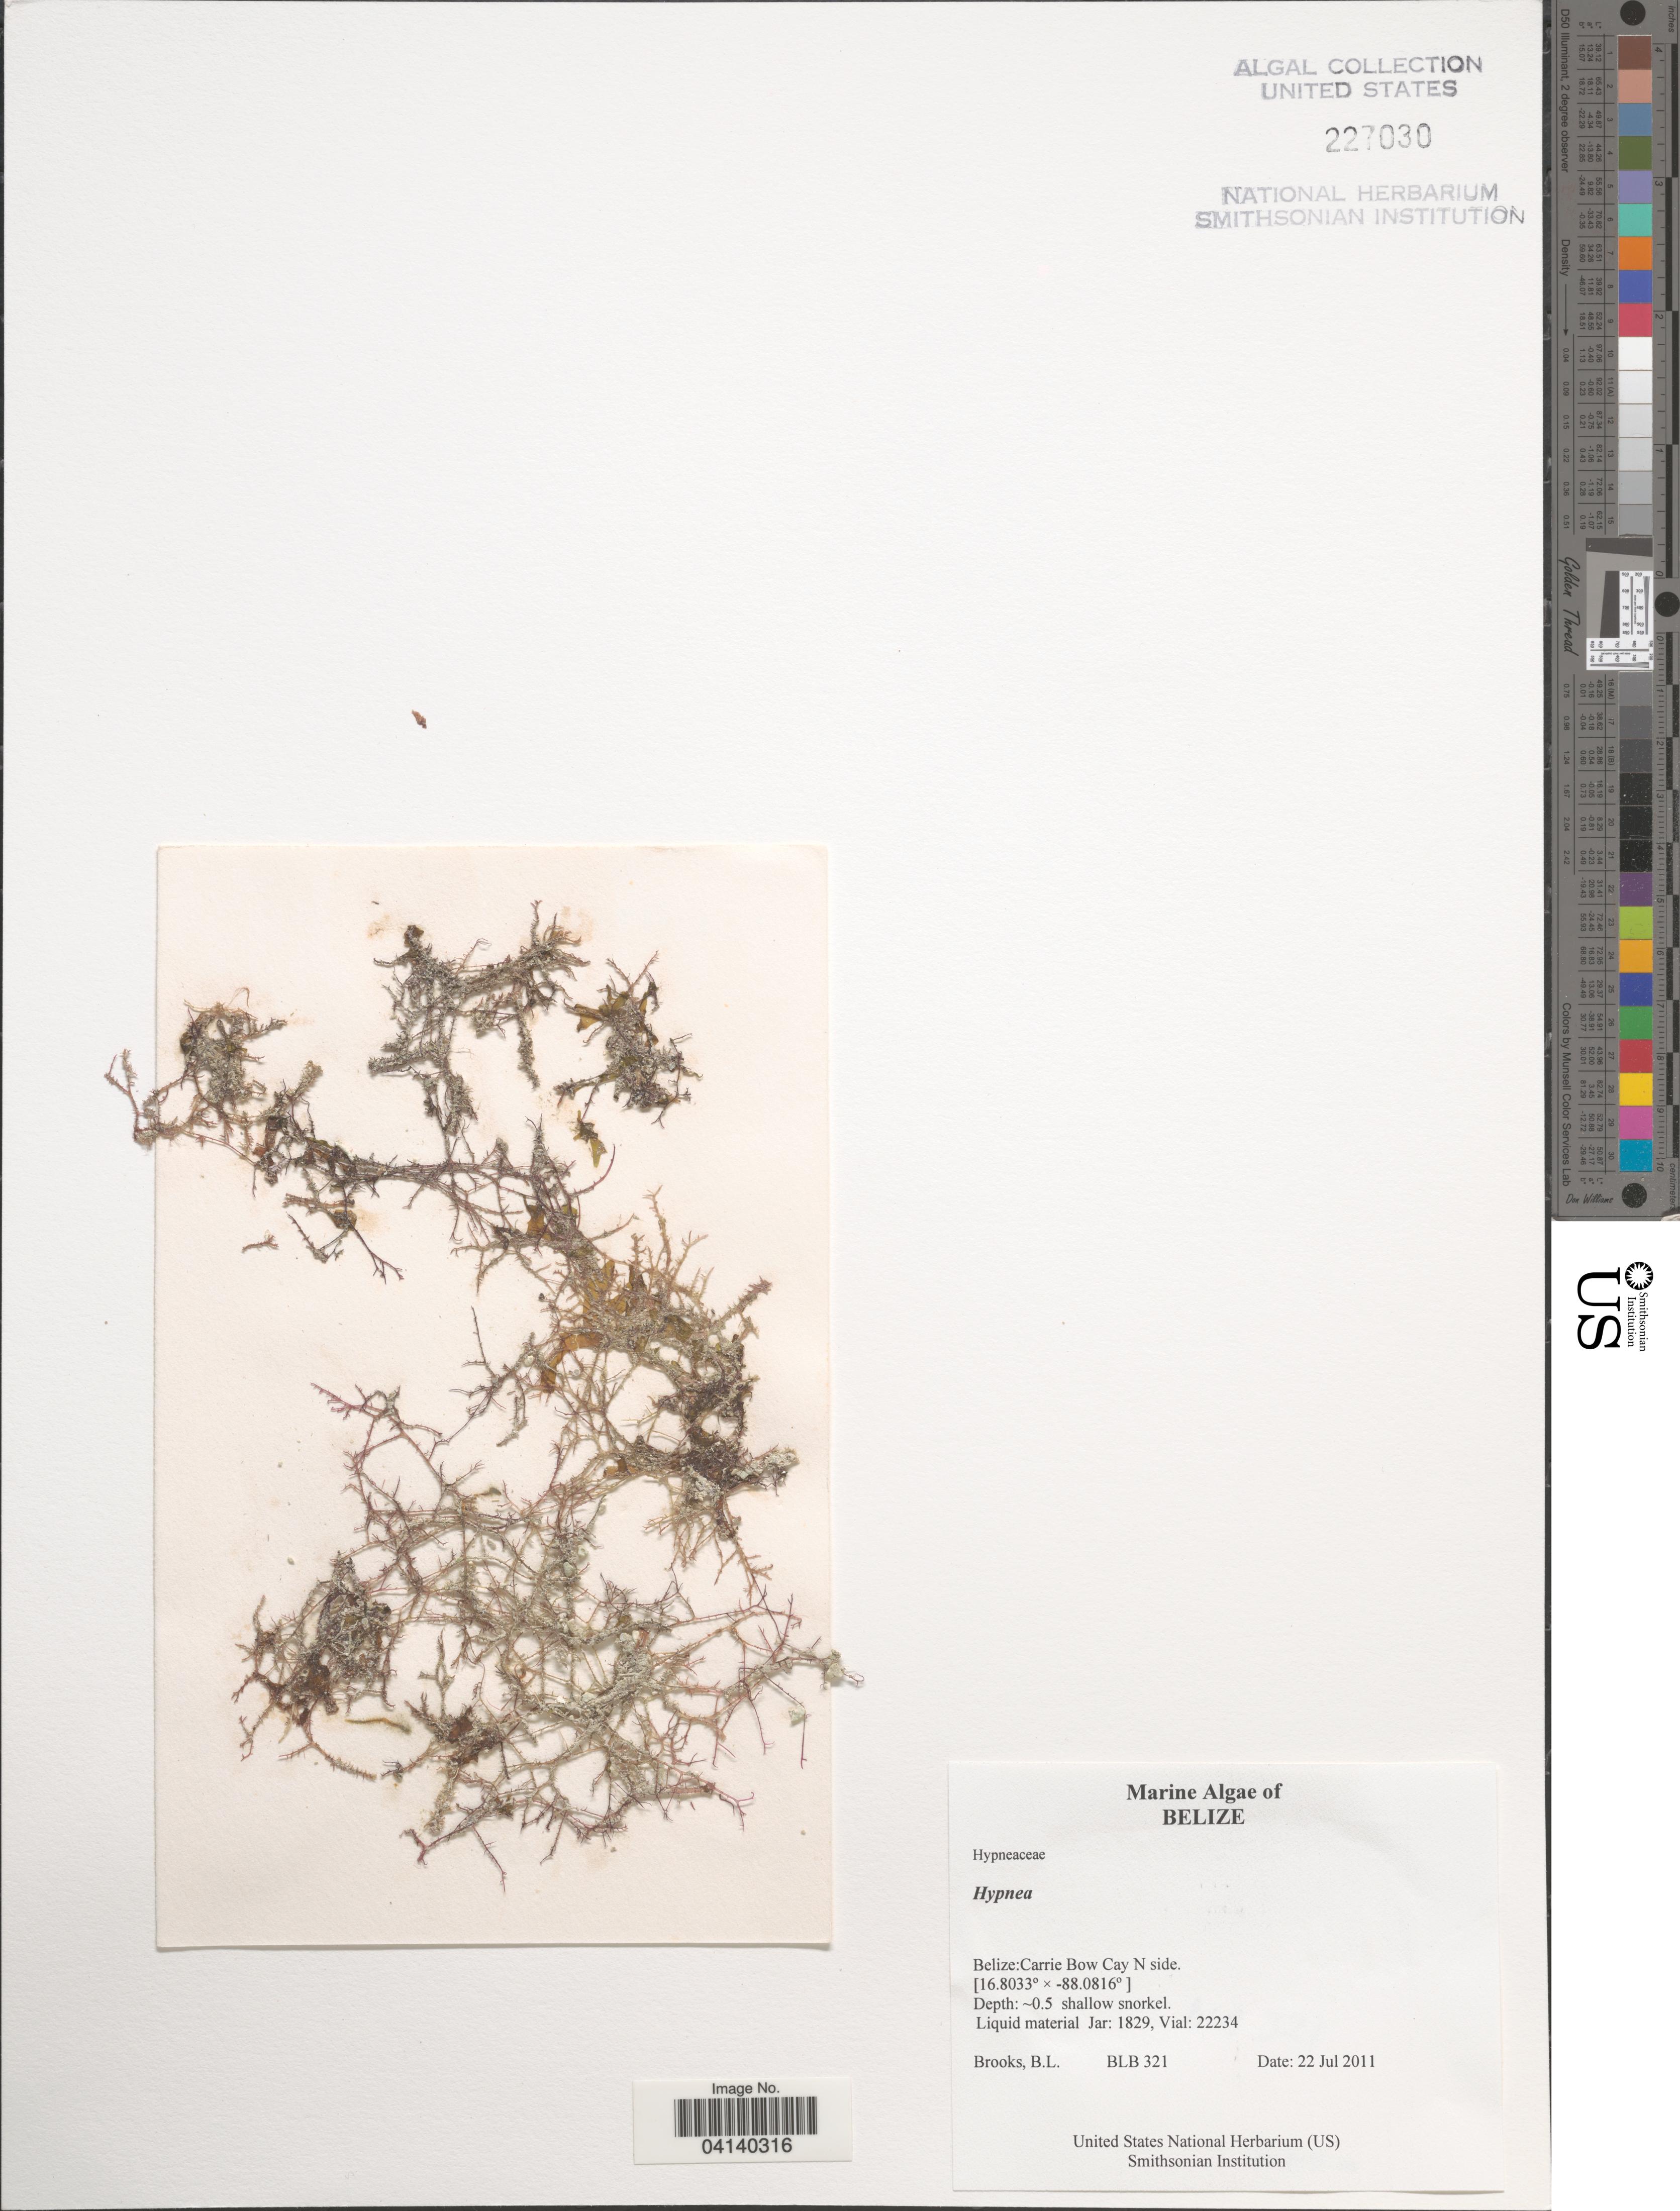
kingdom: Plantae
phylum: Rhodophyta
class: Florideophyceae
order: Gigartinales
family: Cystocloniaceae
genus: Hypnea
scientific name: Hypnea sp.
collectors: B. Brooks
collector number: BLB321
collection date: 2011-07-22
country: Belize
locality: Carrie Bow Cay N side.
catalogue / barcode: US 227030